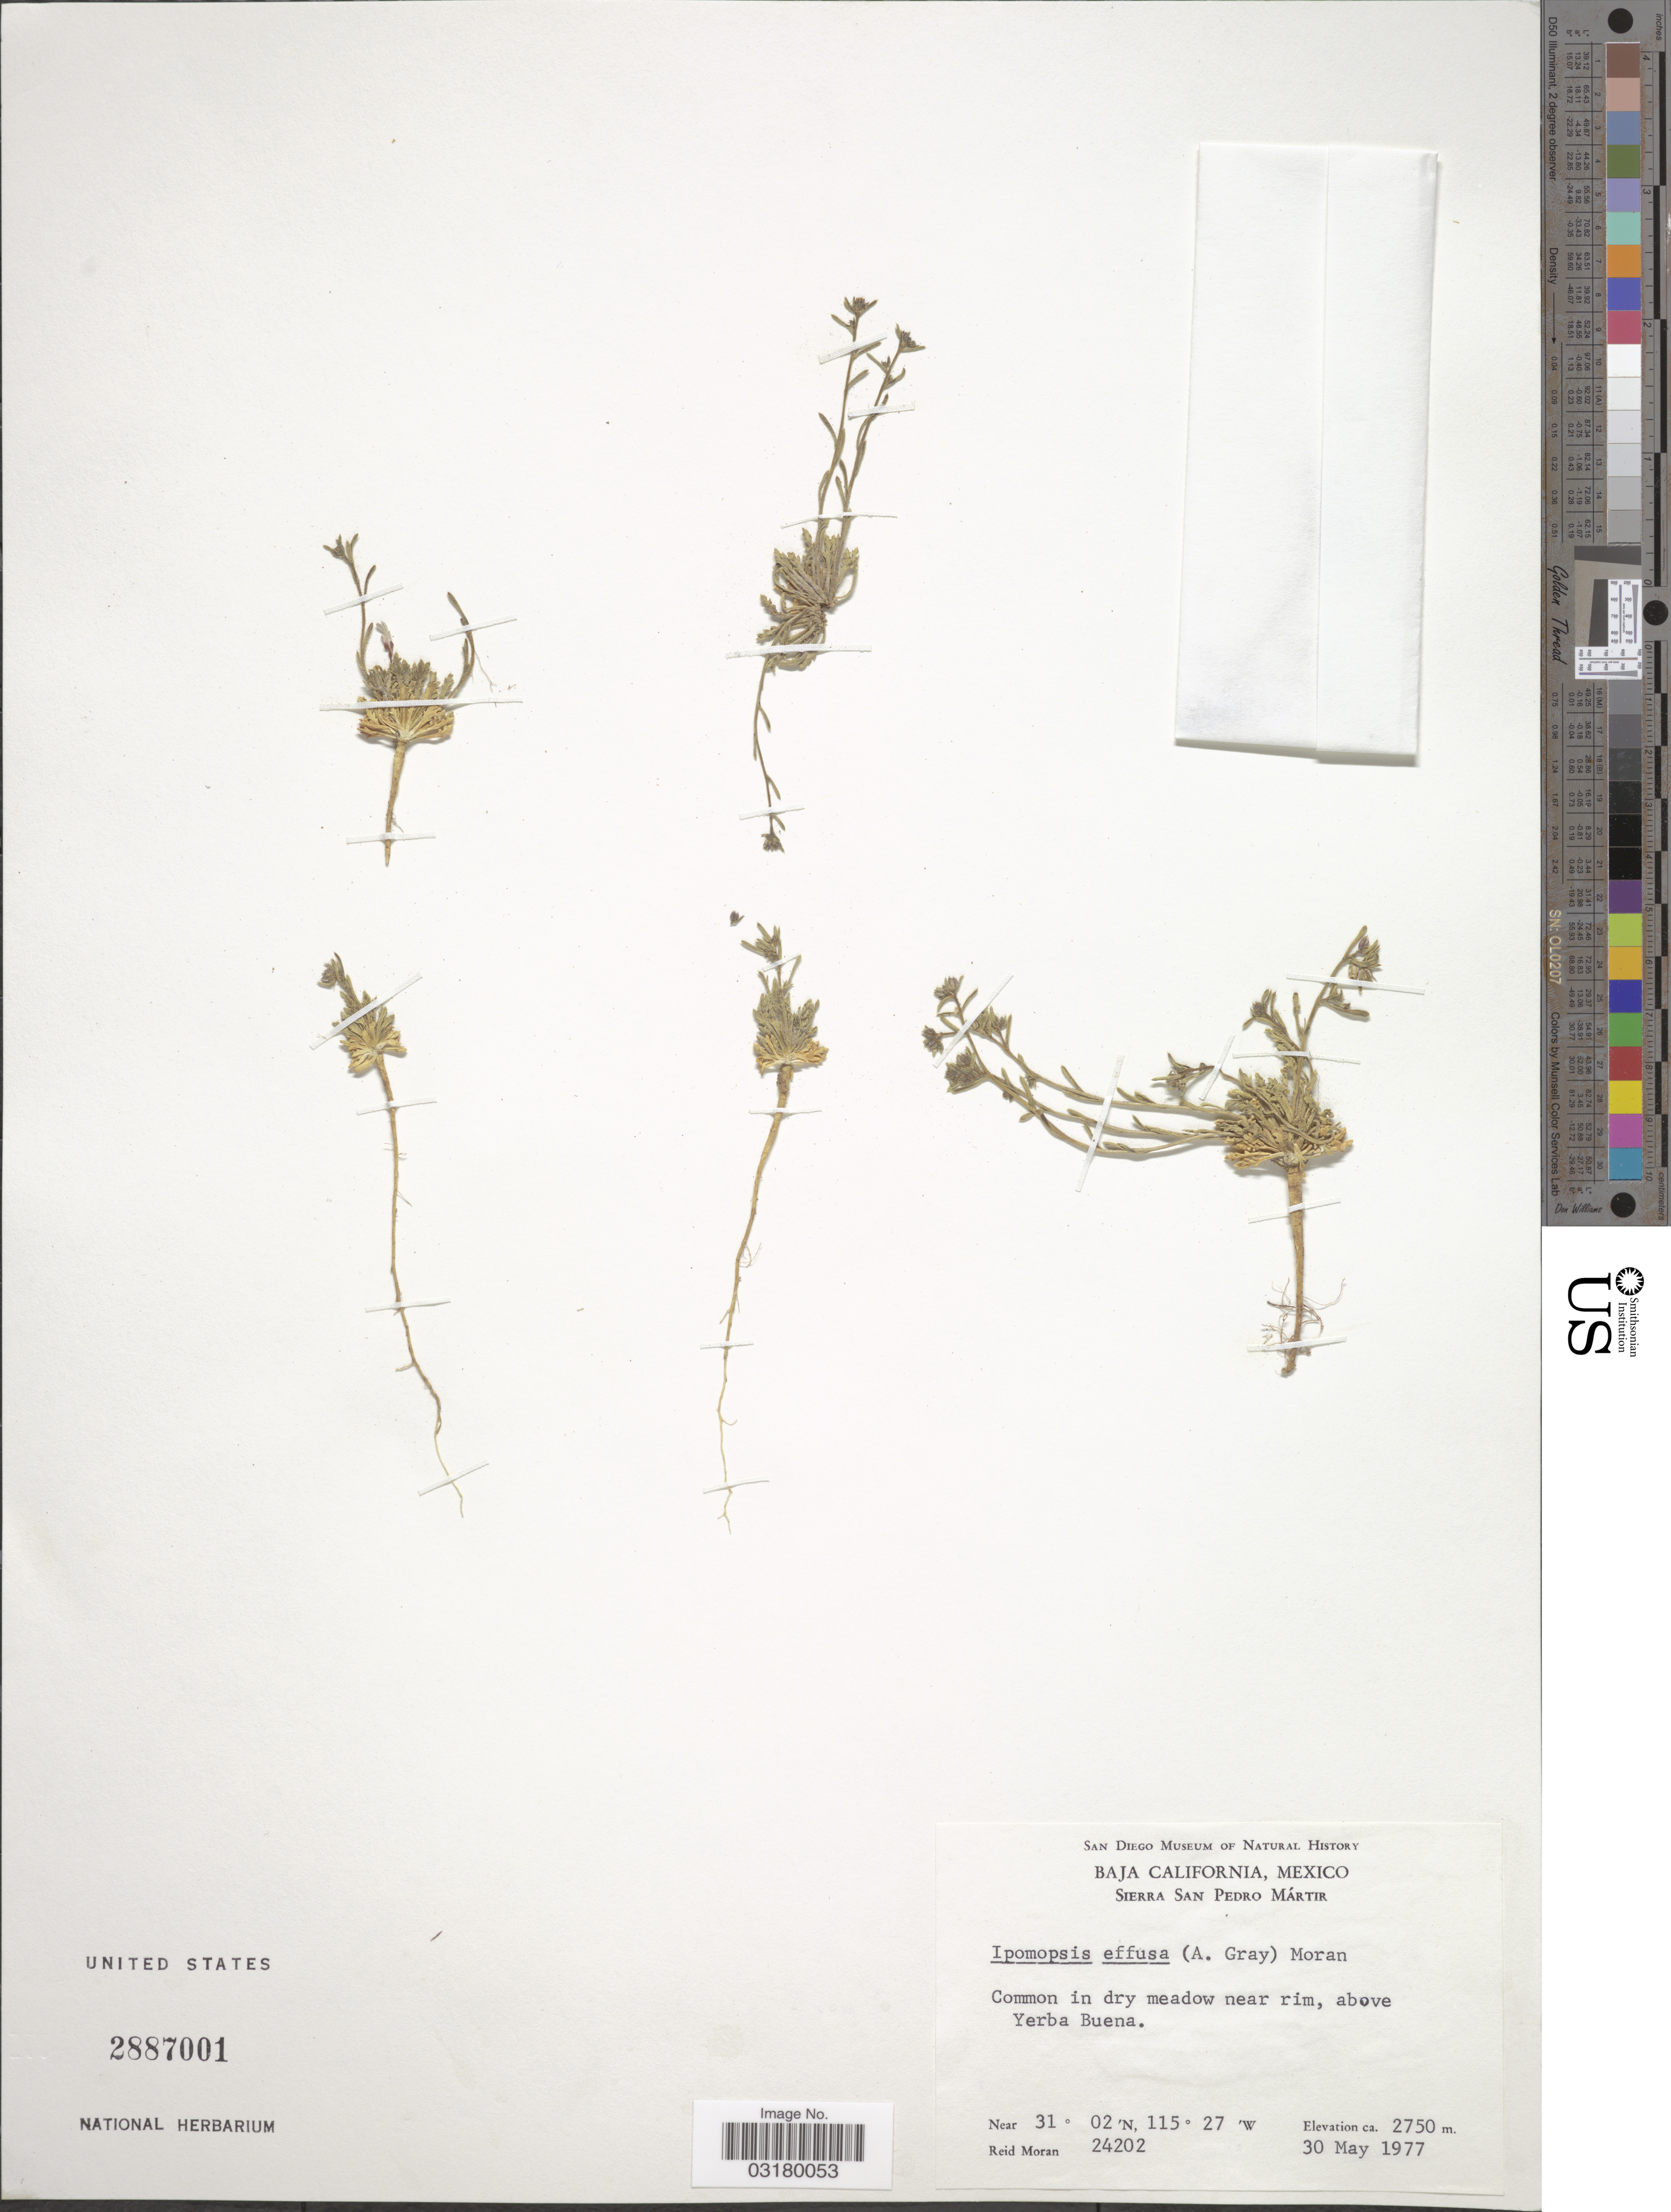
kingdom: Plantae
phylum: Tracheophyta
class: Magnoliopsida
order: Ericales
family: Polemoniaceae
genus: Ipomopsis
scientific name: Ipomopsis effusa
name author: (A. Gray) Moran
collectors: R. Moran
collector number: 24202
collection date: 1977-05-30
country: Mexico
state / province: Baja California Norte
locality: Sierra San Pedro Mártir. Common in dry meadow near rim, above Yerba Buena.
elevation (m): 2750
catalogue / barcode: US 2887001